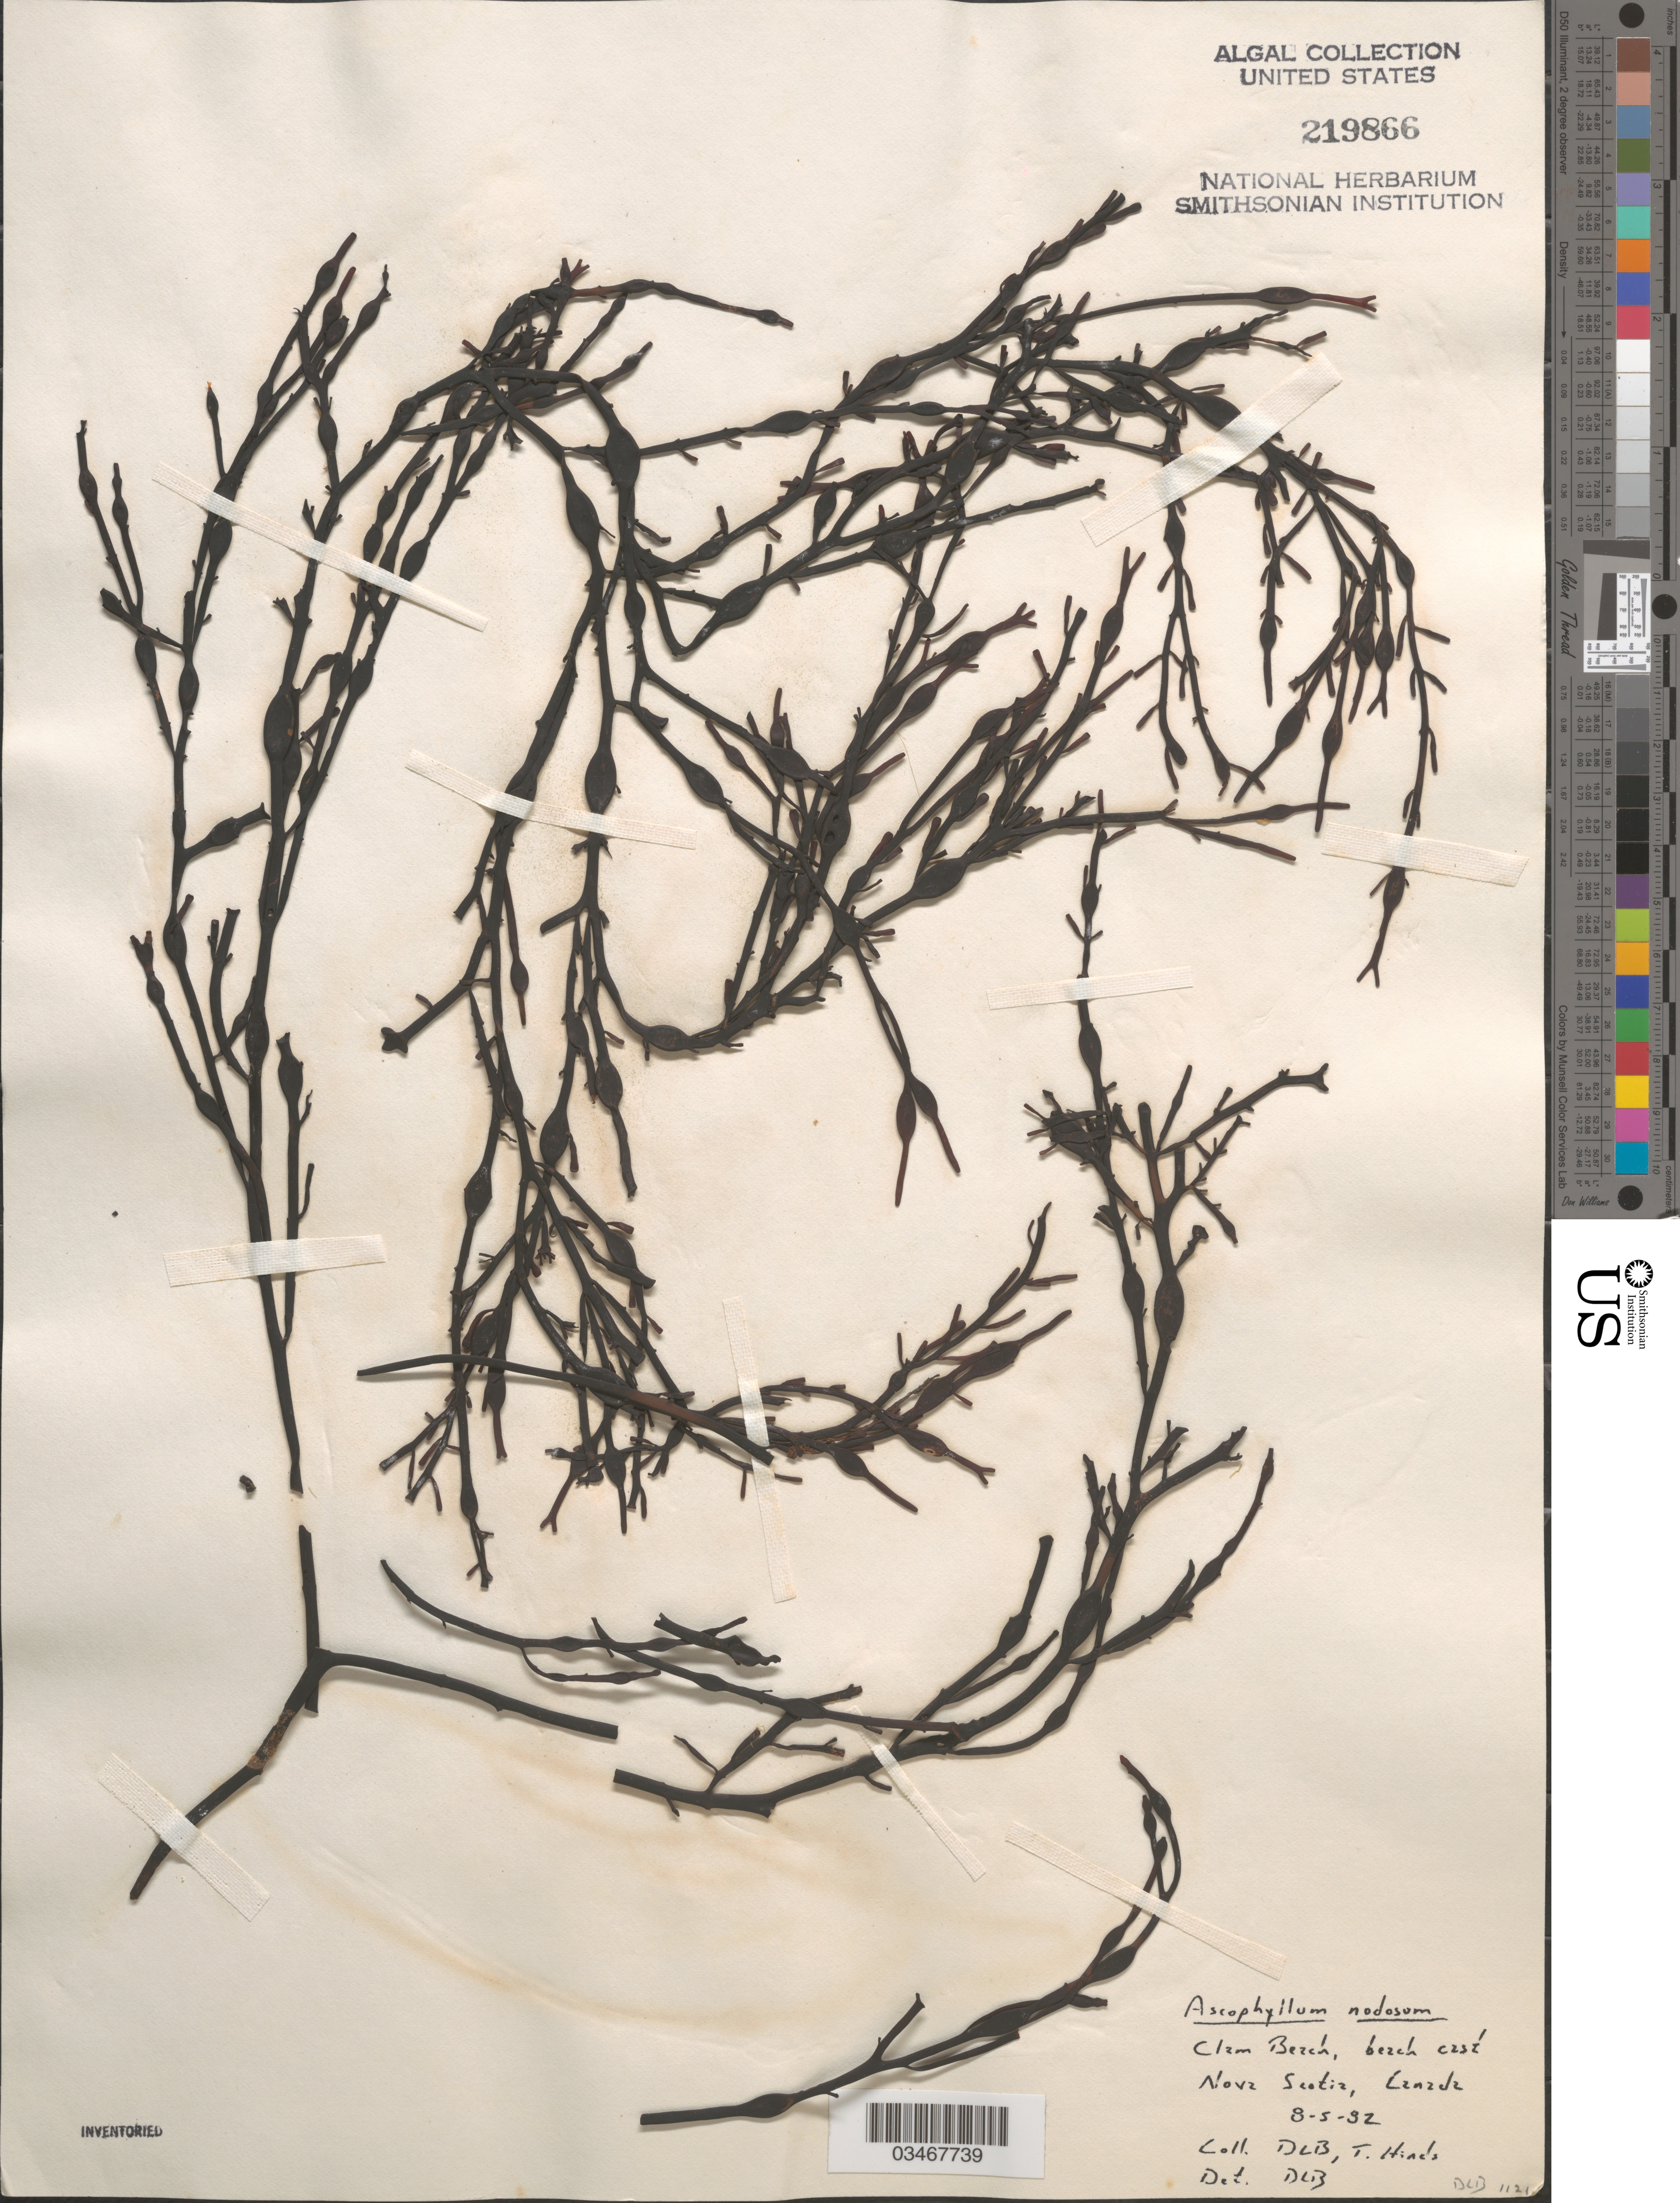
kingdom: Chromista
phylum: Ochrophyta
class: Phaeophyceae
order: Fucales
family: Fucaceae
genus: Ascophyllum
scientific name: Ascophyllum nodosum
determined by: Ballantine, D. L.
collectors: C. W. Schneider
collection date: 2002-08-07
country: United States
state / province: Hawaii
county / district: Honolulu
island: Goat Island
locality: Kahuka, Eastern surf flat.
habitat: Beach cast.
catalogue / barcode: US 219866